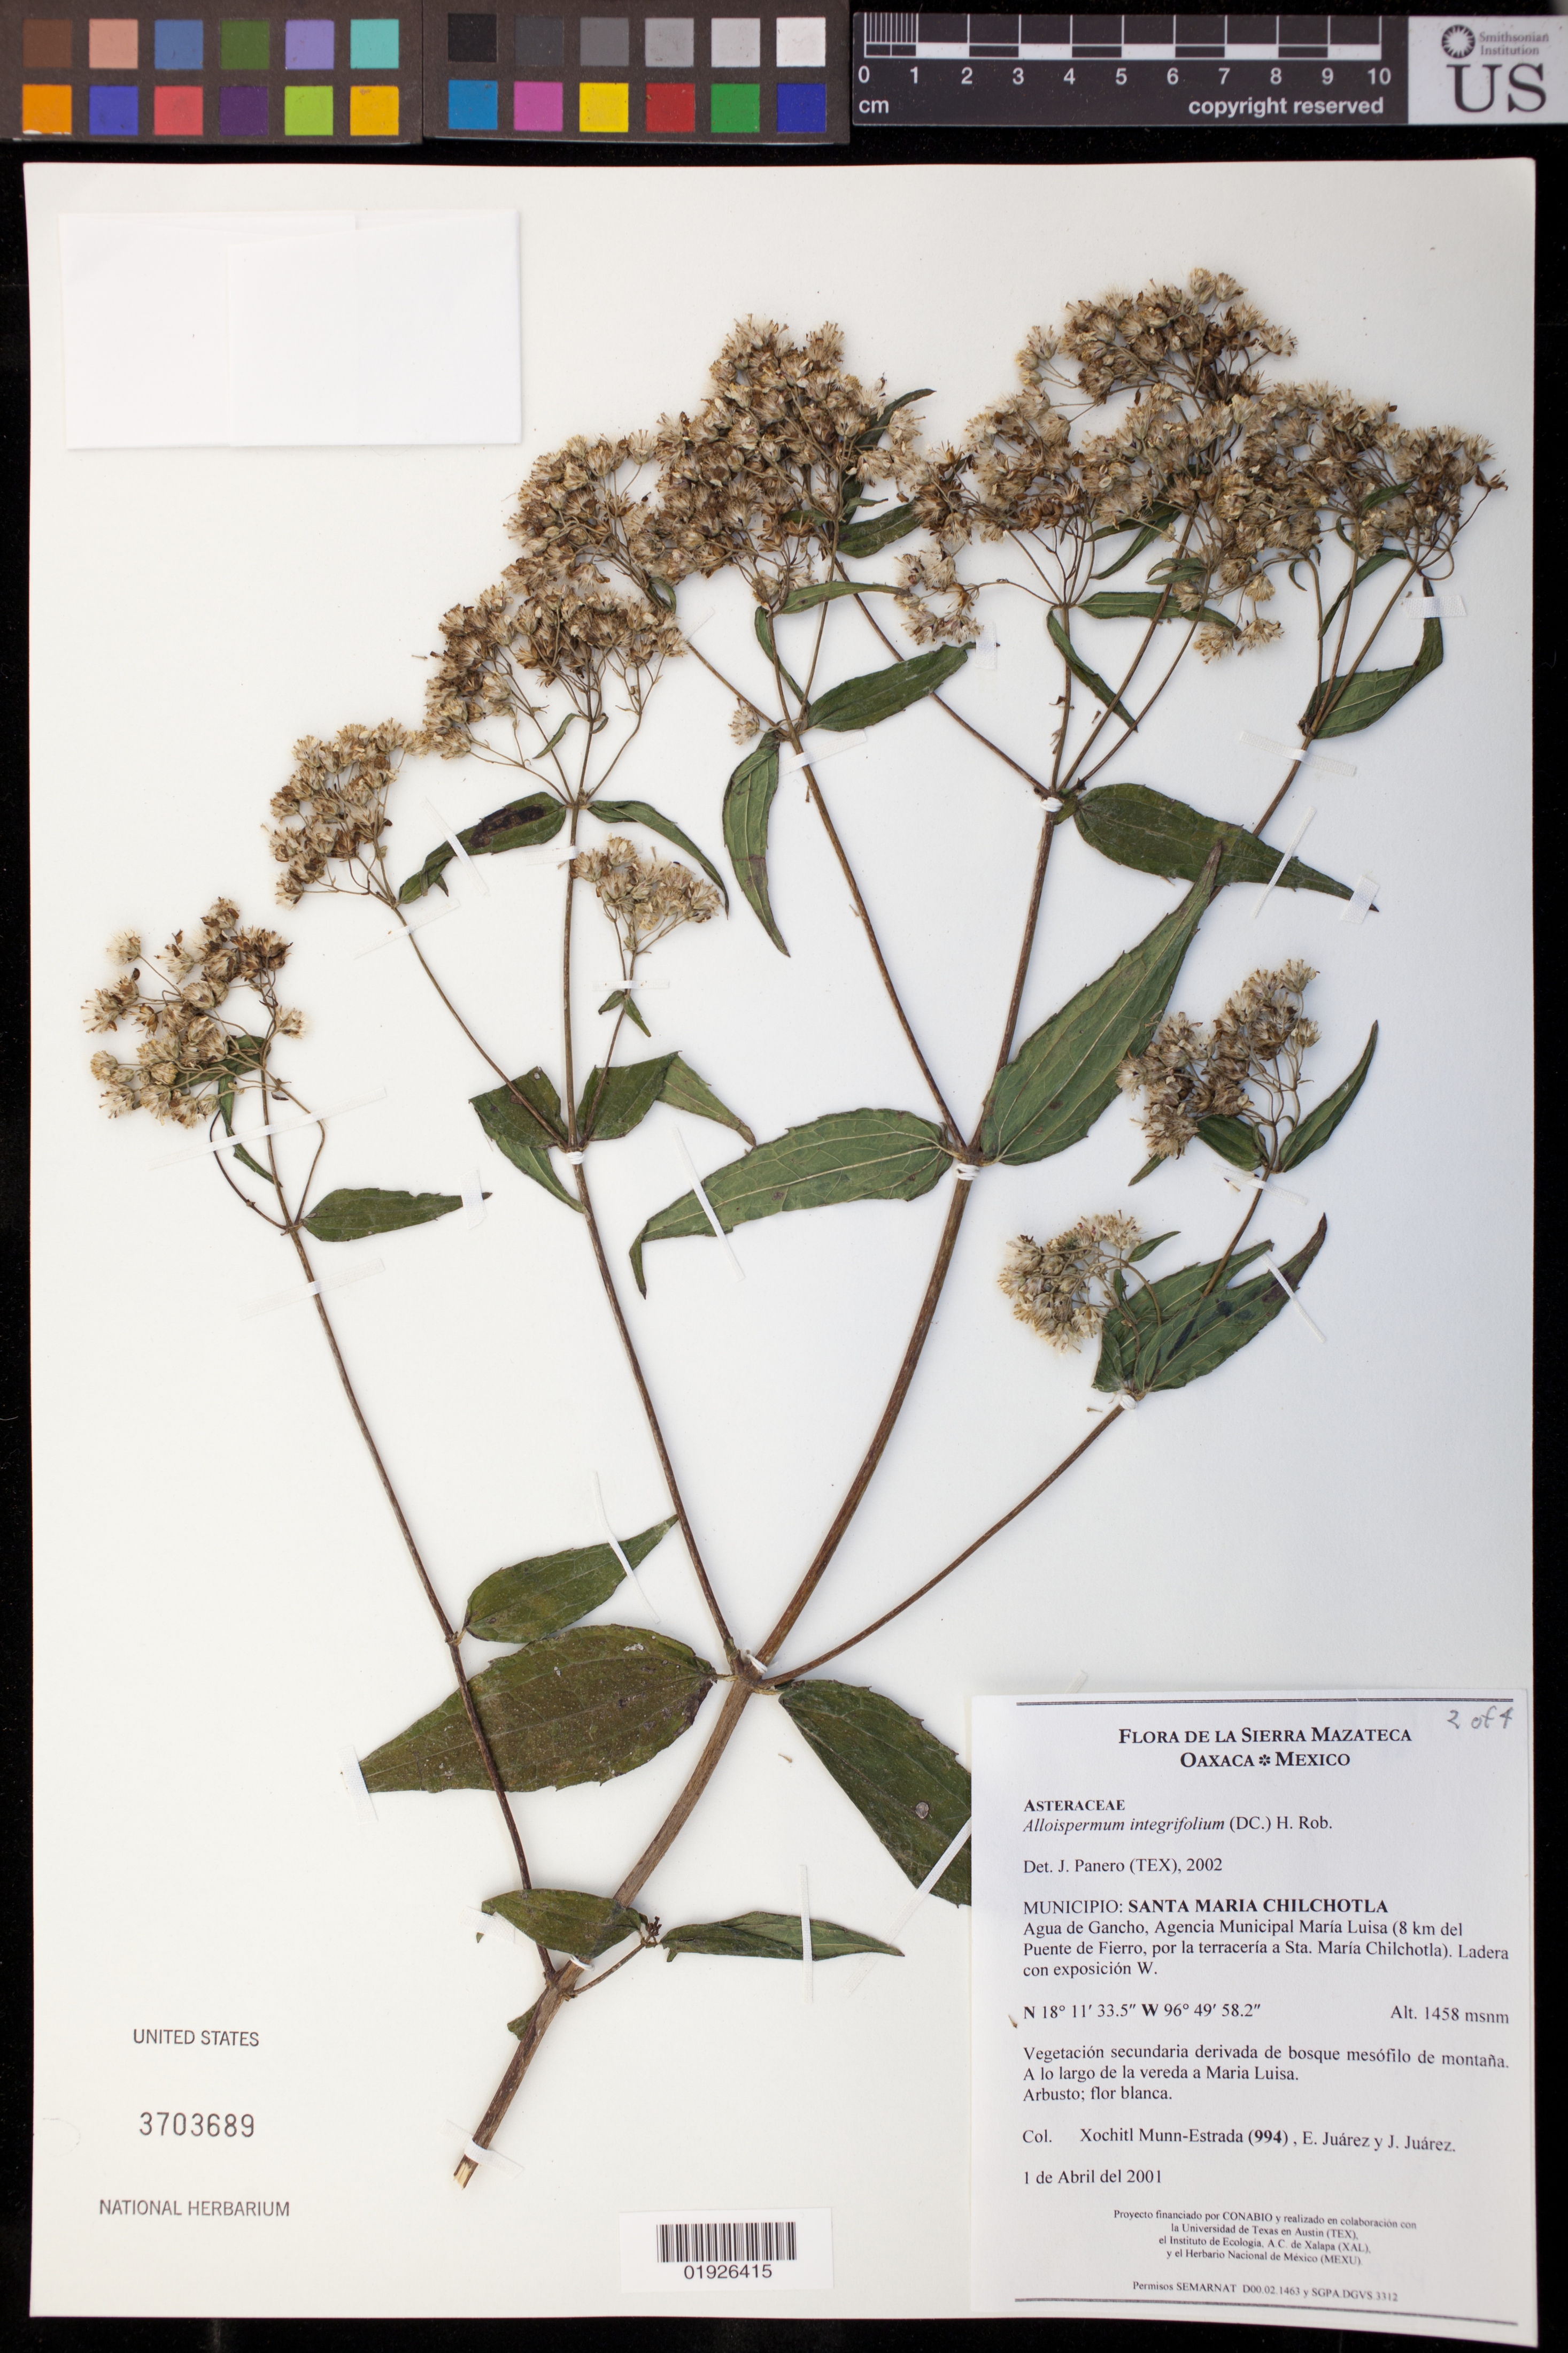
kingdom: Plantae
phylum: Tracheophyta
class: Magnoliopsida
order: Asterales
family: Asteraceae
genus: Alloispermum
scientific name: Alloispermum integrifolium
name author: (DC.) H. Rob.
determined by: Panero, J. L.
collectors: X. Munn-Estrada, E. Juarez & J. Juarez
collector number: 994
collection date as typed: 1 de Abril del 2001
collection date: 2001-04-01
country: Mexico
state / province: Oaxaca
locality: Santa Maria Chilchotla, Agua de Gancho. Agencia Municipal Maria Luisa (8 km del Puente de Fierro, por la terraceria a Sta. Maria Chilchotla). Ladera con exposicion W.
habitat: Vegetacion secundaria derivada de bosque mesofilo de montana. A lo largo de la vereda a Maria Luisa.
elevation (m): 1458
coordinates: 18 11 33.5 N, 96 49 58.2 W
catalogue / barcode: US 3703689